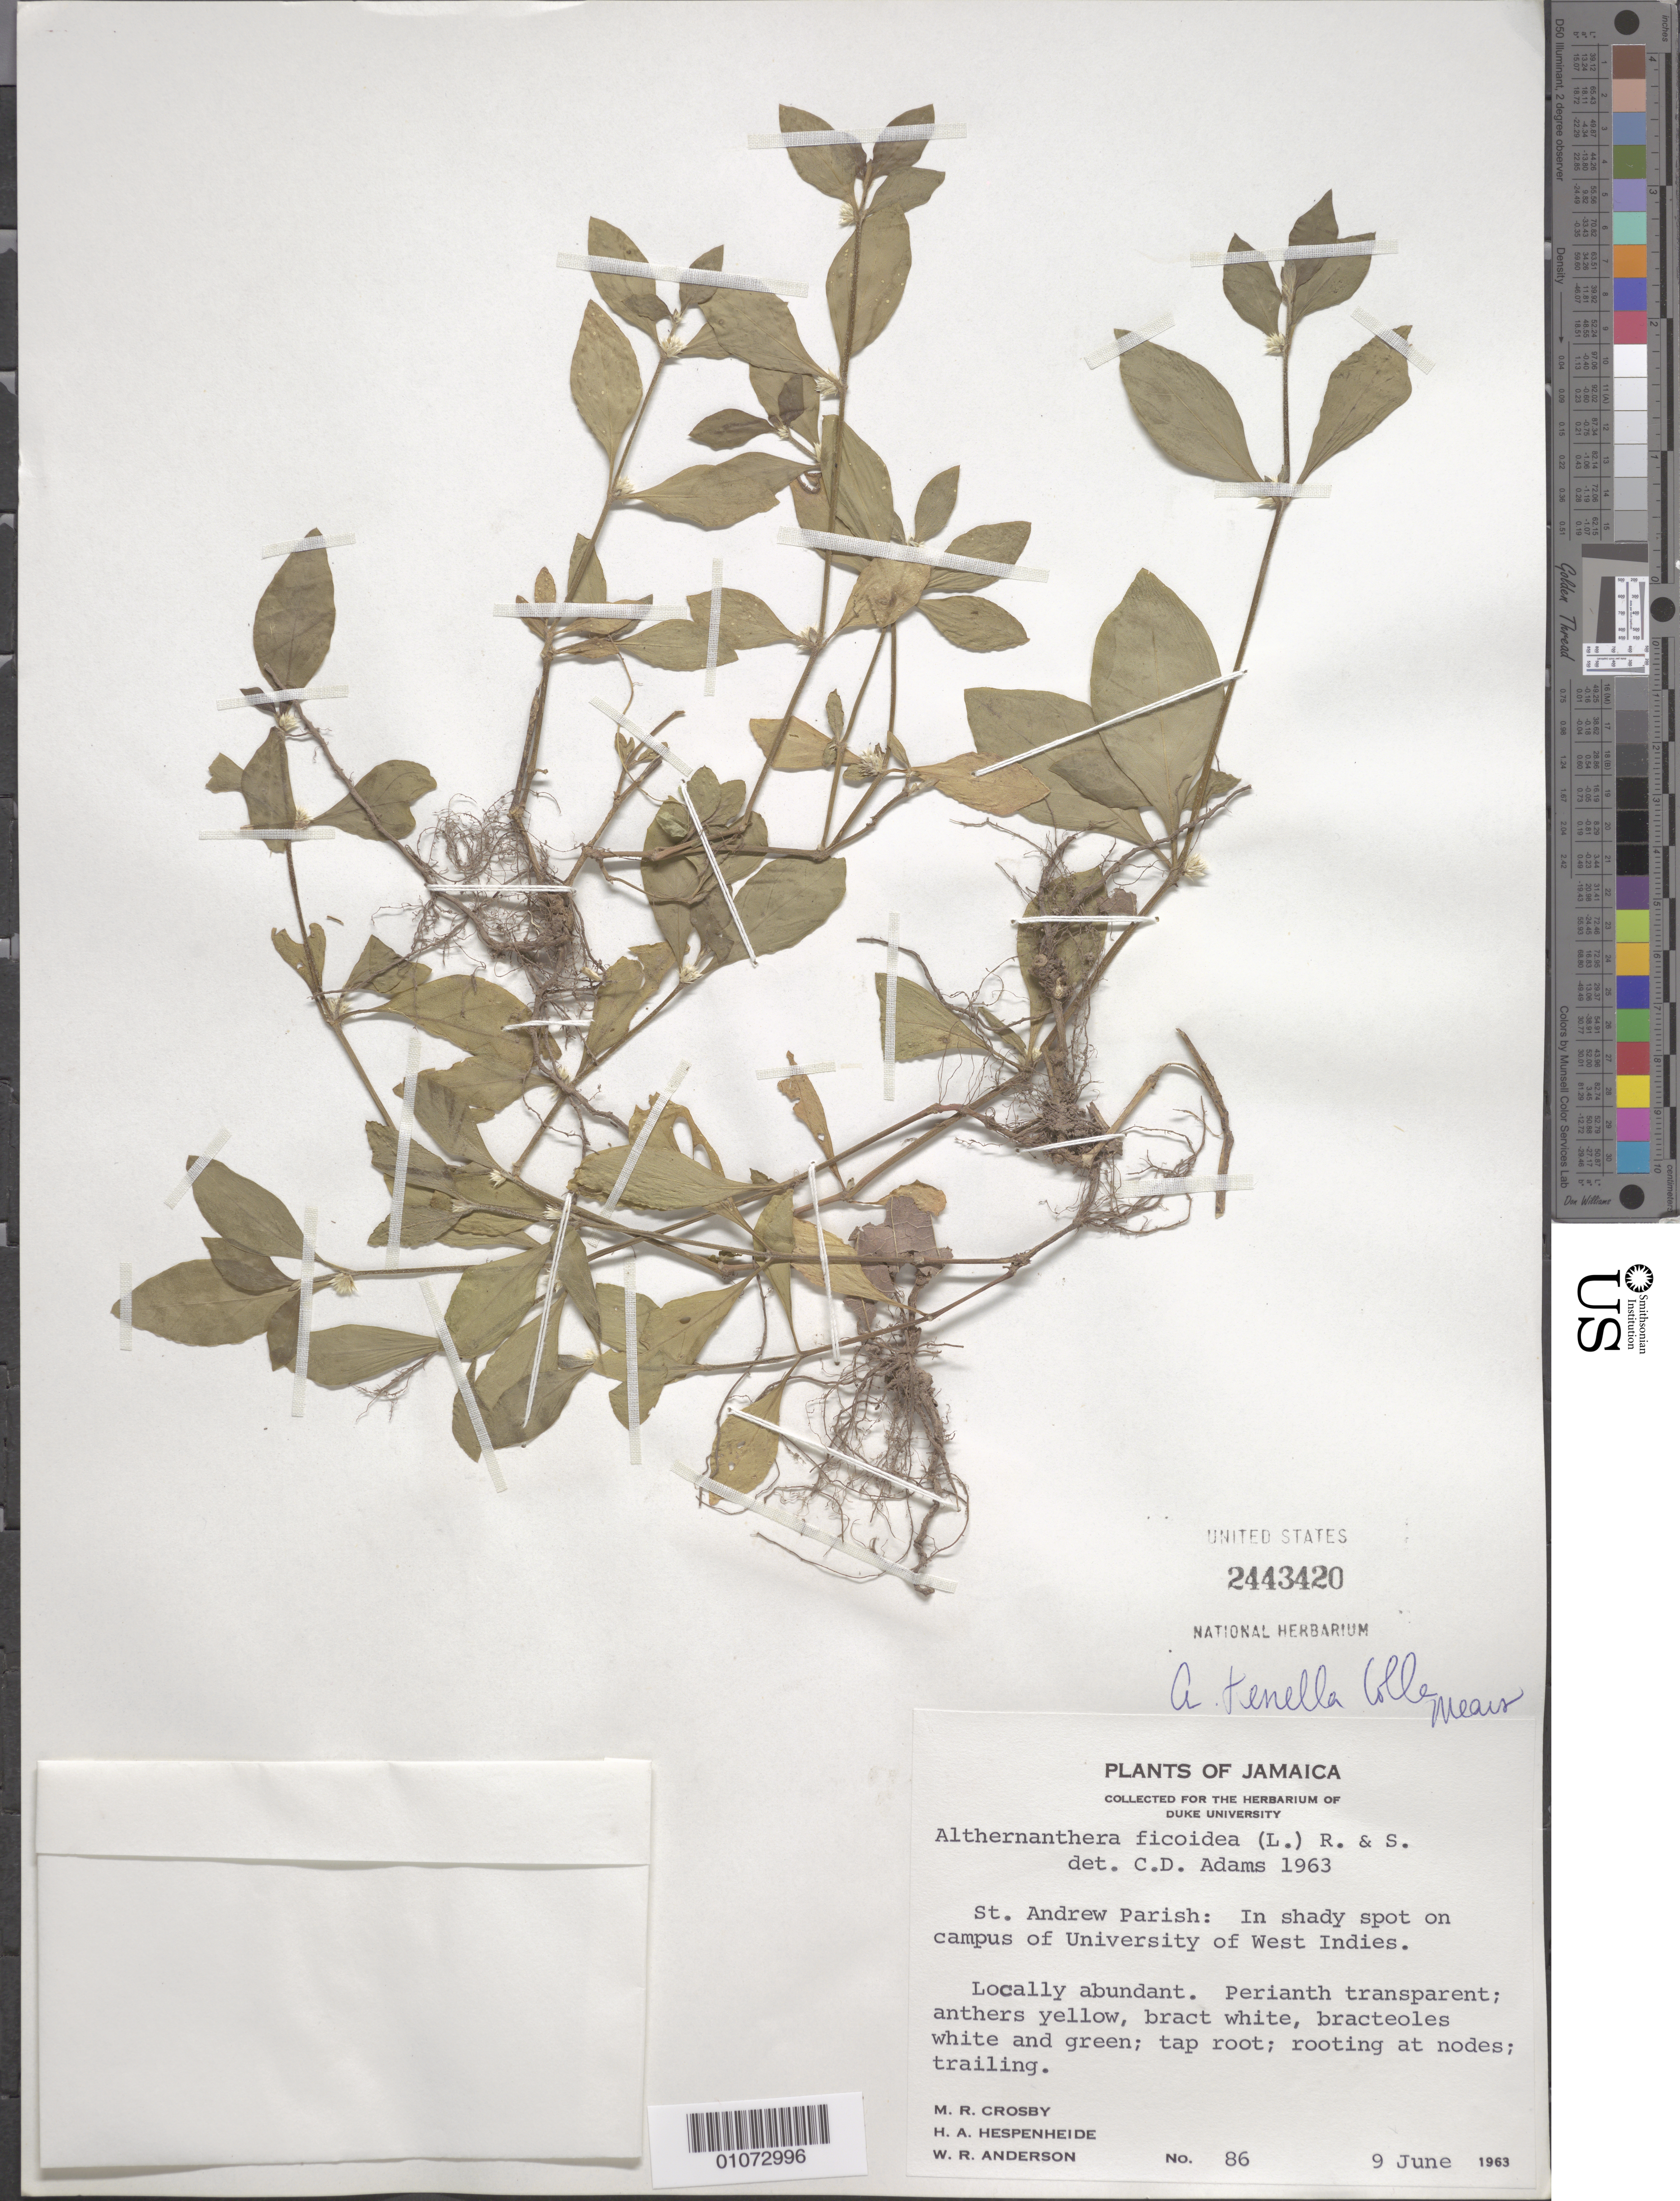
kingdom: Plantae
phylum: Tracheophyta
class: Magnoliopsida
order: Caryophyllales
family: Amaranthaceae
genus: Alternanthera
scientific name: Alternanthera tenella var. bettzickiana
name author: (Regel) Veldkamp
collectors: M. R. Crosby, H. A. Hespenheide & W. R. Anderson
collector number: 86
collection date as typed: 09 Jun 1963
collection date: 1963-06-09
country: Jamaica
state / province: Saint Andrew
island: Jamaica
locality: In shady spot on campus of University of West Indies. Locally abundant.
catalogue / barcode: US 2443420